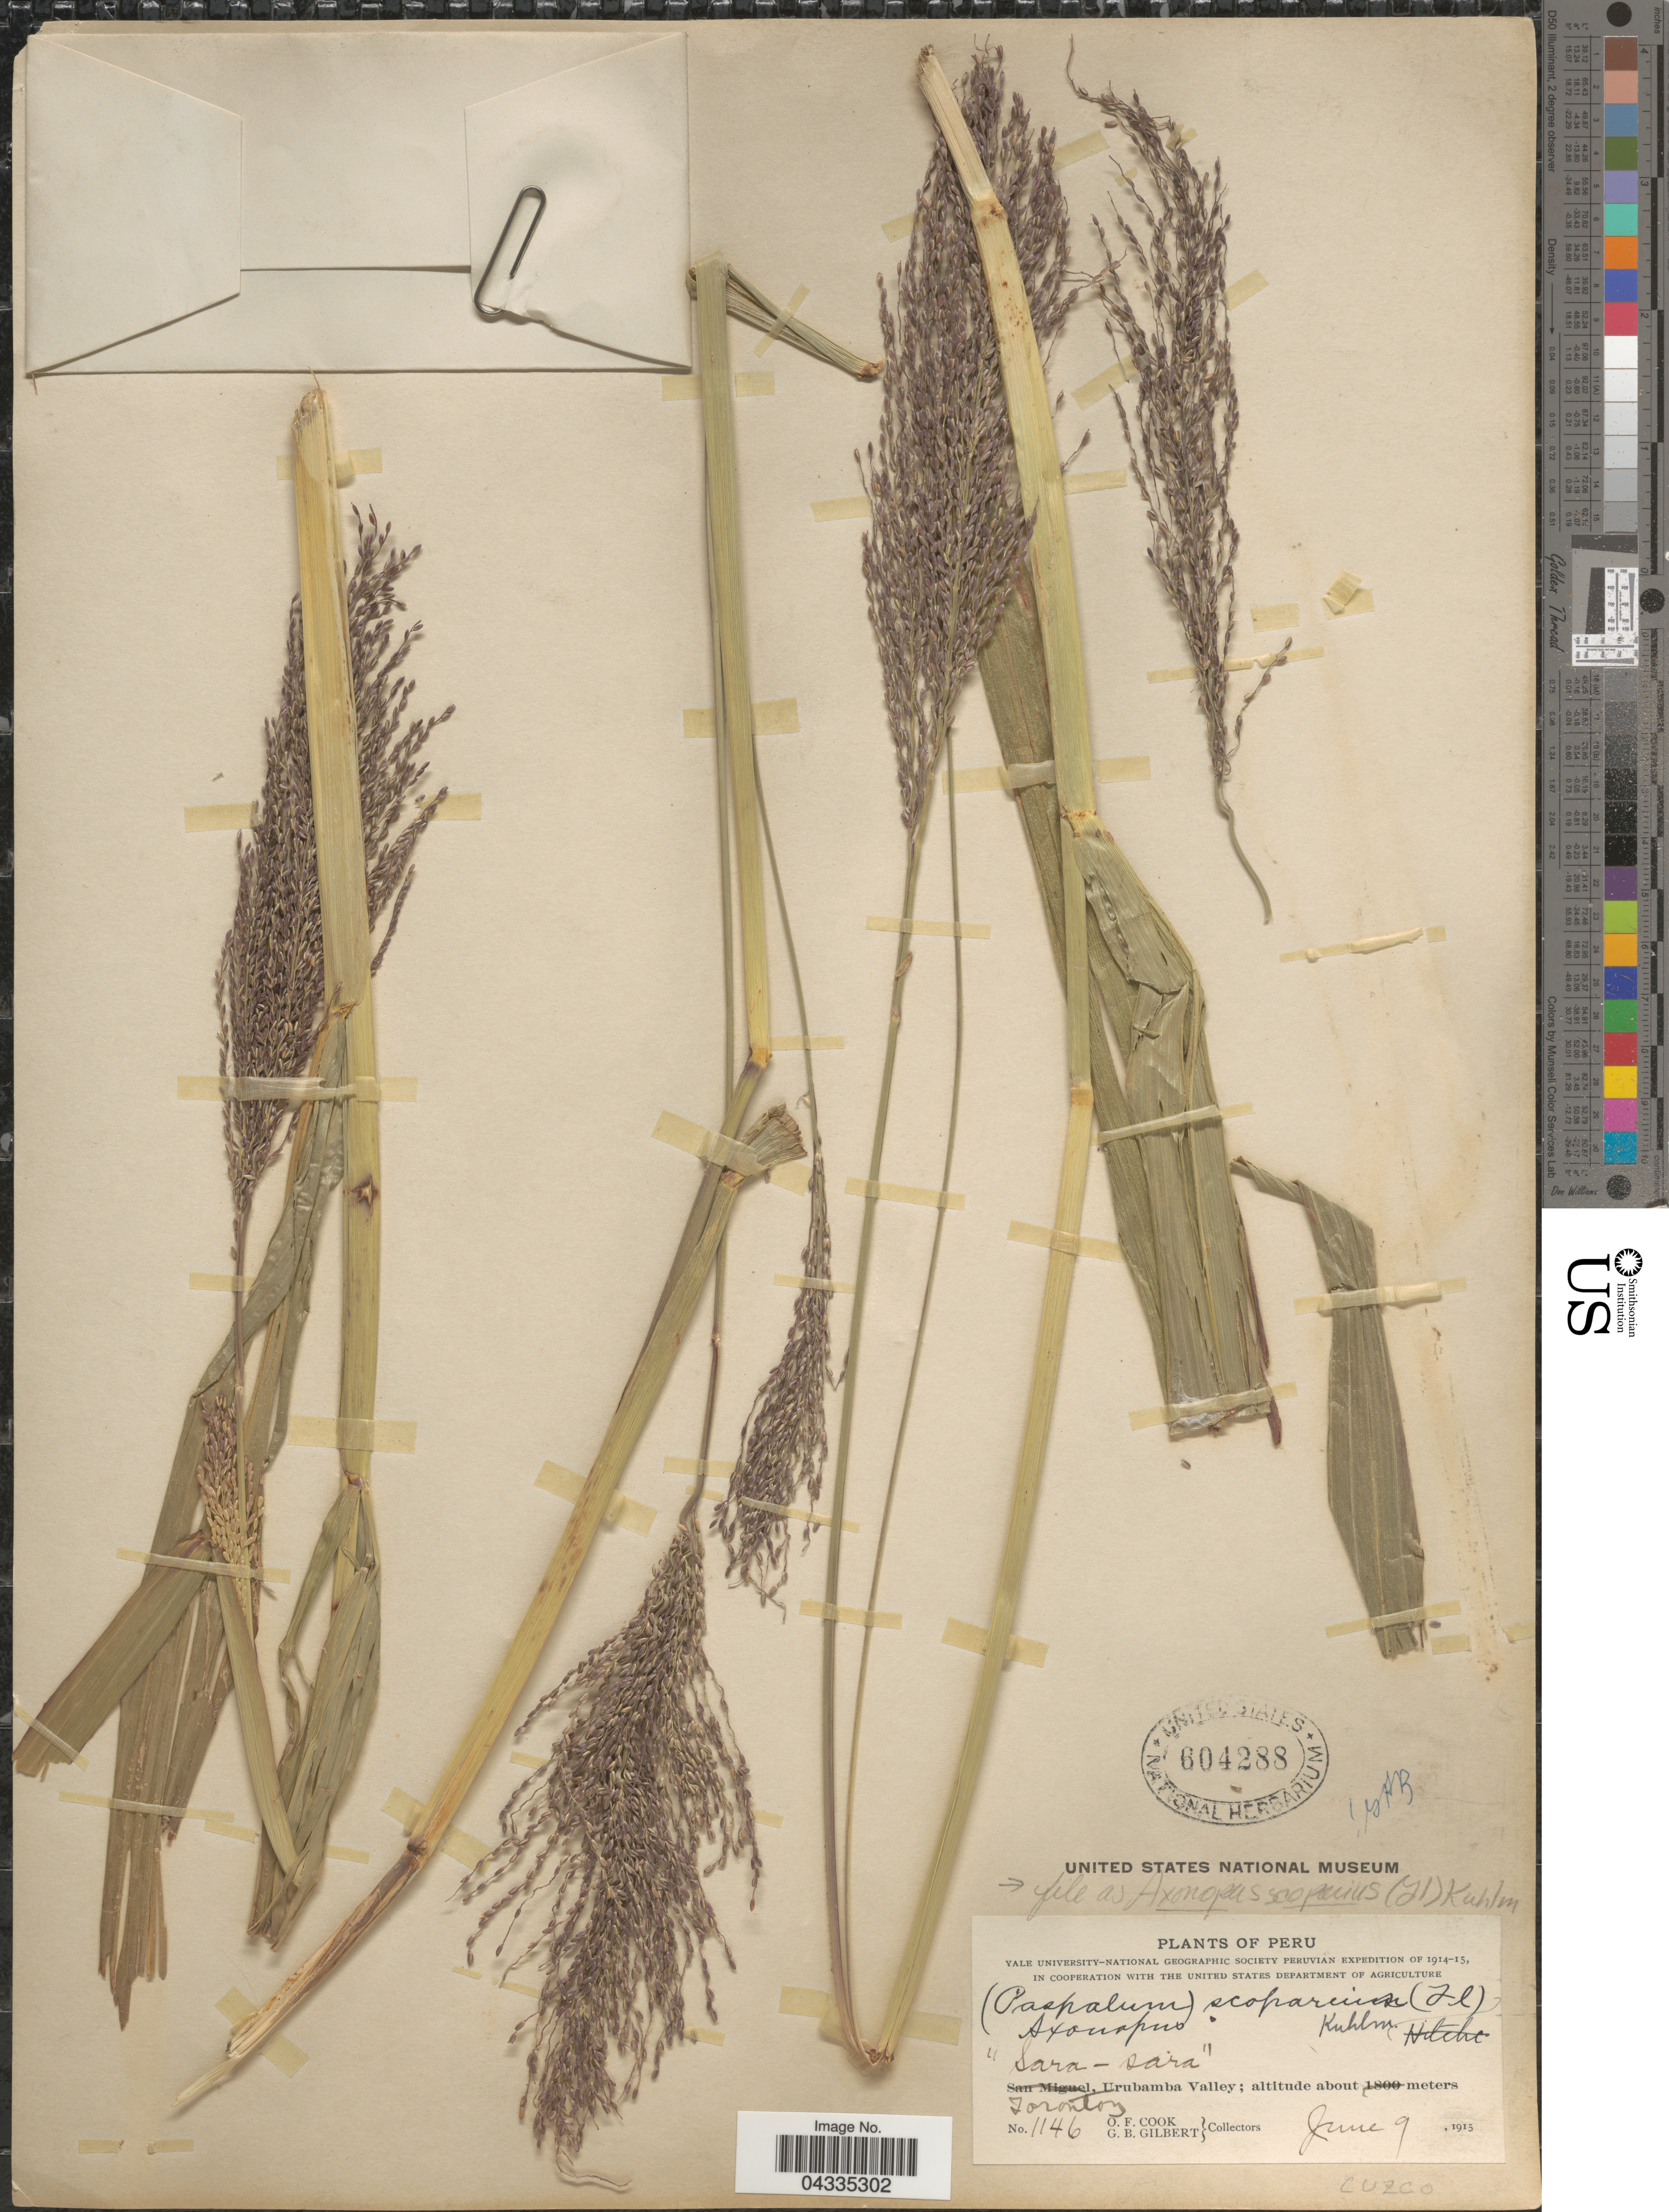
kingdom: Plantae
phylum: Tracheophyta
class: Liliopsida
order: Poales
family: Poaceae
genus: Axonopus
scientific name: Axonopus scoparius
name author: (Flüggé) Kuhlm.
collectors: O. F. Cook & G. B. Gilbert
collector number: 1146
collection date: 1915-06-09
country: Peru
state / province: Cusco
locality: Torontoy, Urubamba Valley, Cuzco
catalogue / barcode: US 604288